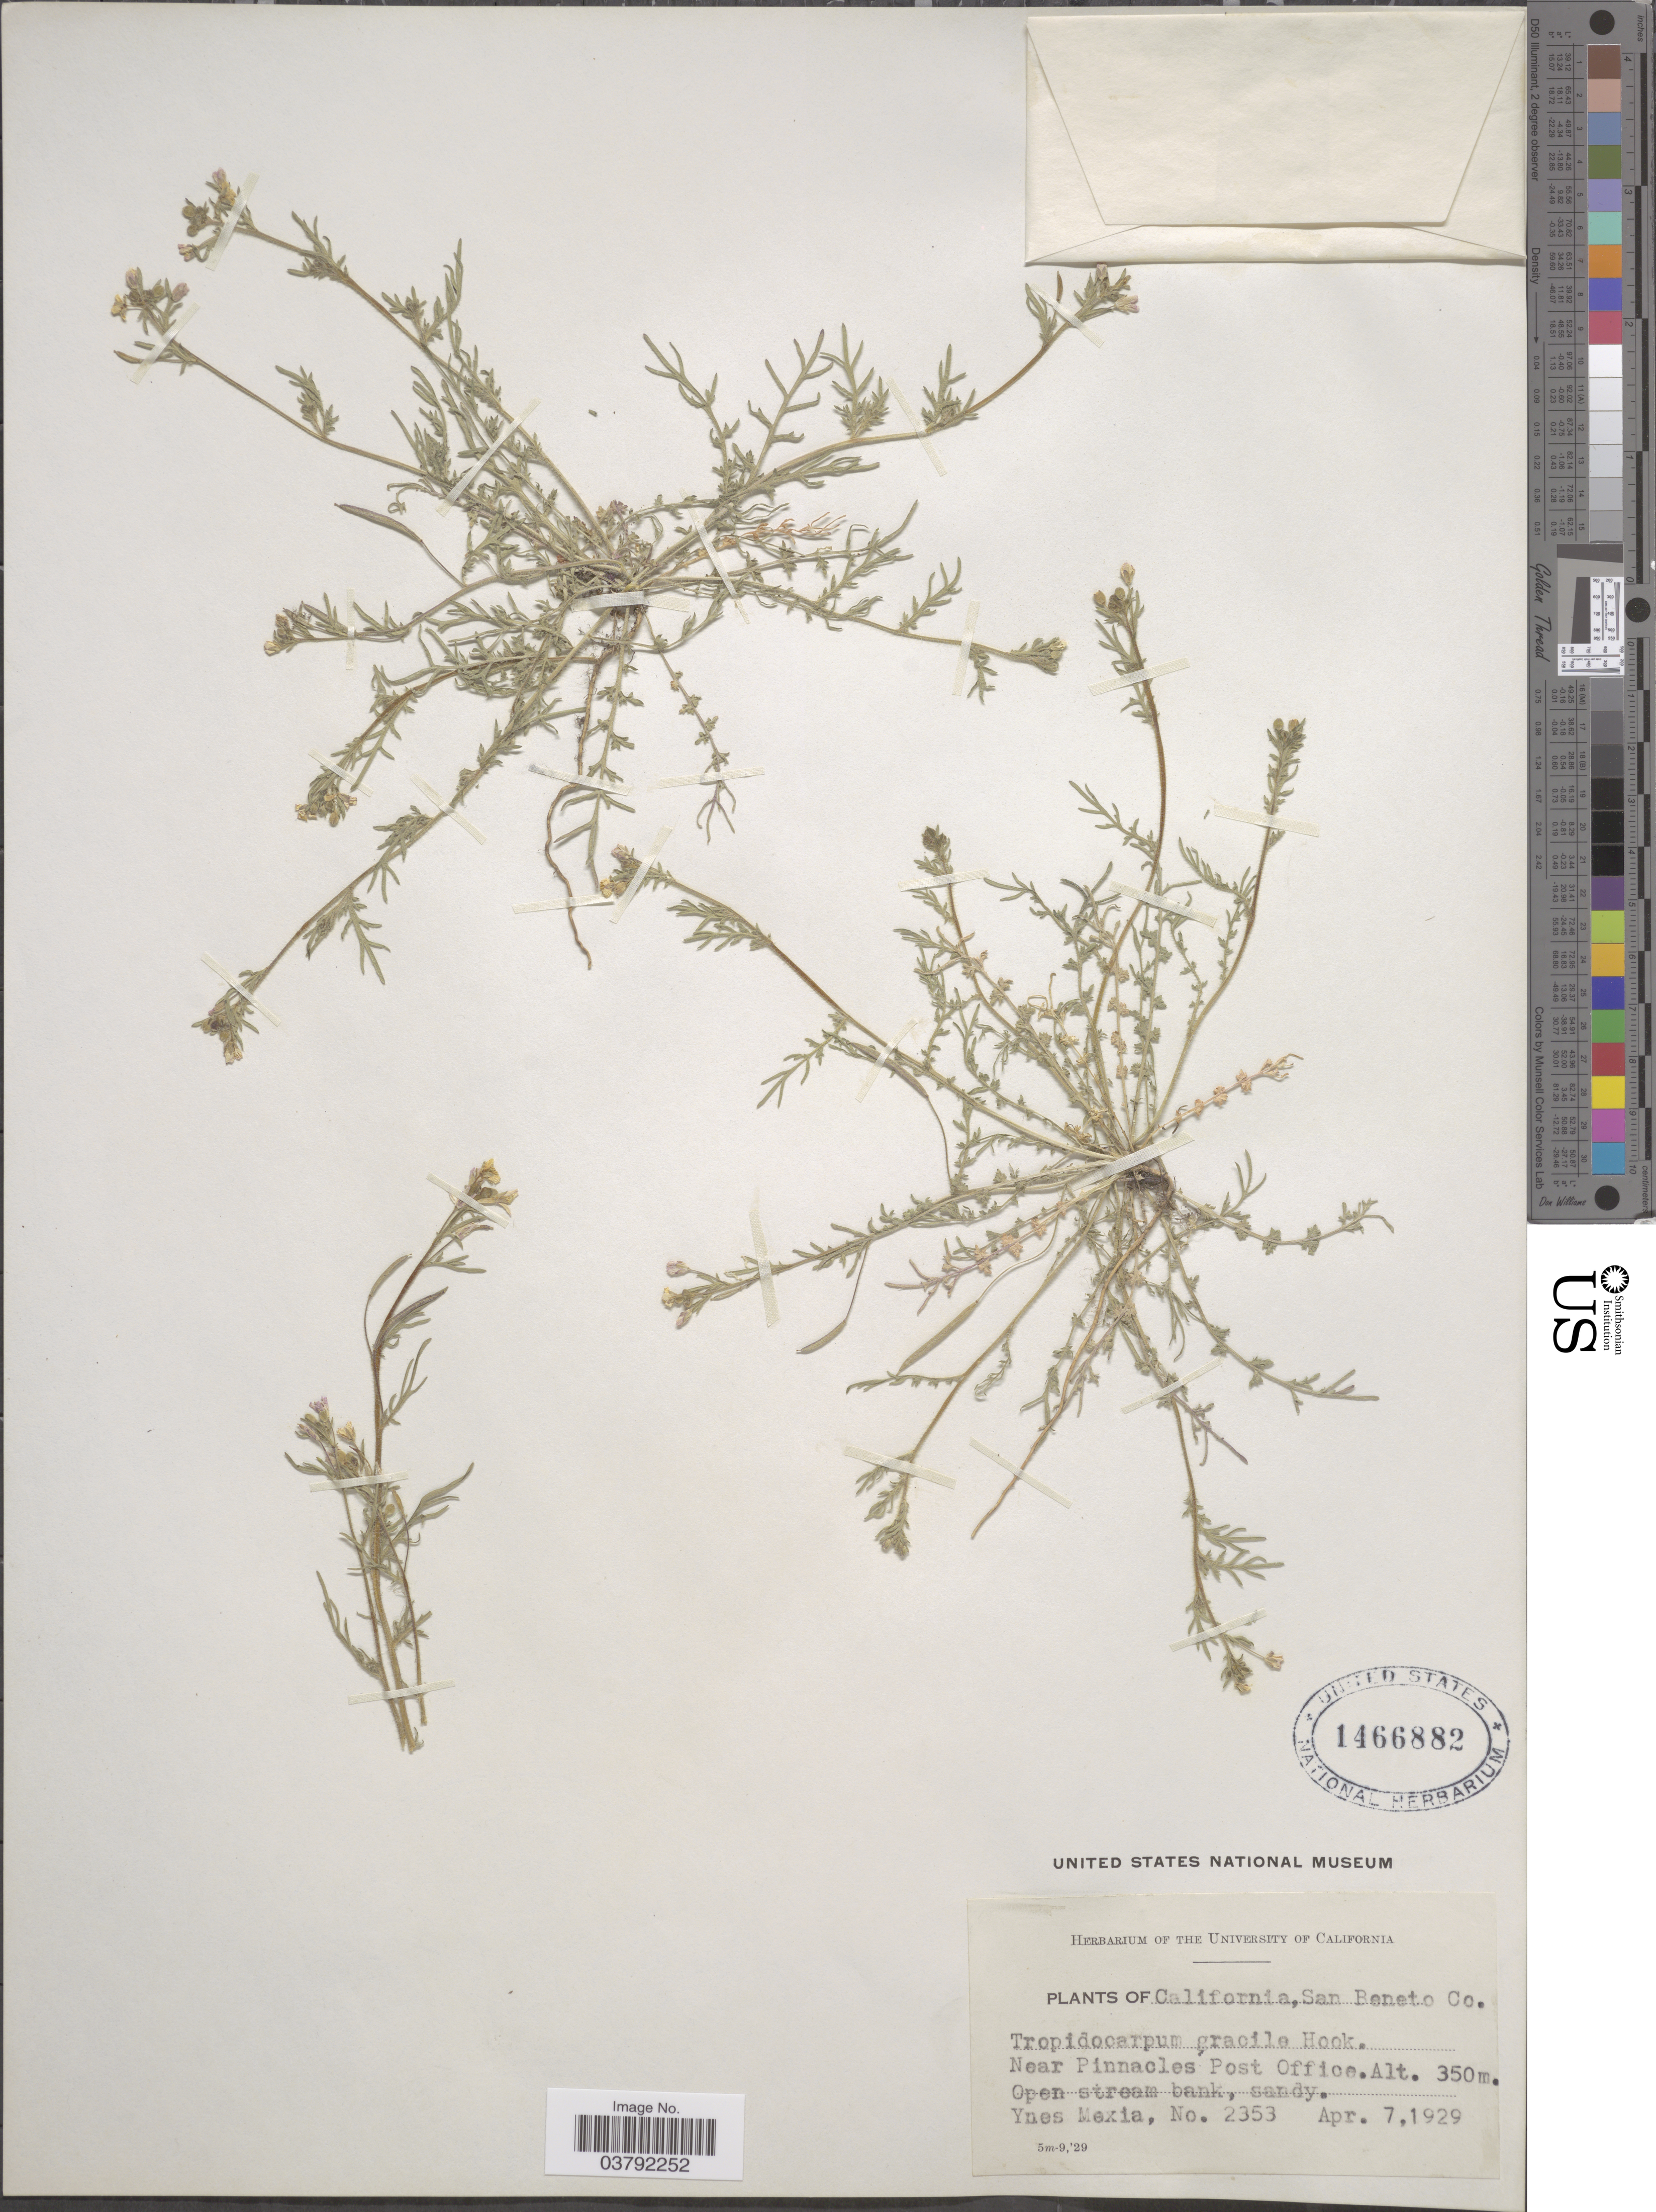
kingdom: Plantae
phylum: Tracheophyta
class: Magnoliopsida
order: Brassicales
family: Brassicaceae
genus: Tropidocarpum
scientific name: Tropidocarpum gracile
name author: Hook.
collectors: Y. Mexia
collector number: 2353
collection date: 1929-04-07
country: United States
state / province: California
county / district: San Bernardino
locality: San Beneto Co. Near Pinnacles Post Office.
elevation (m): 350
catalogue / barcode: US 1466882